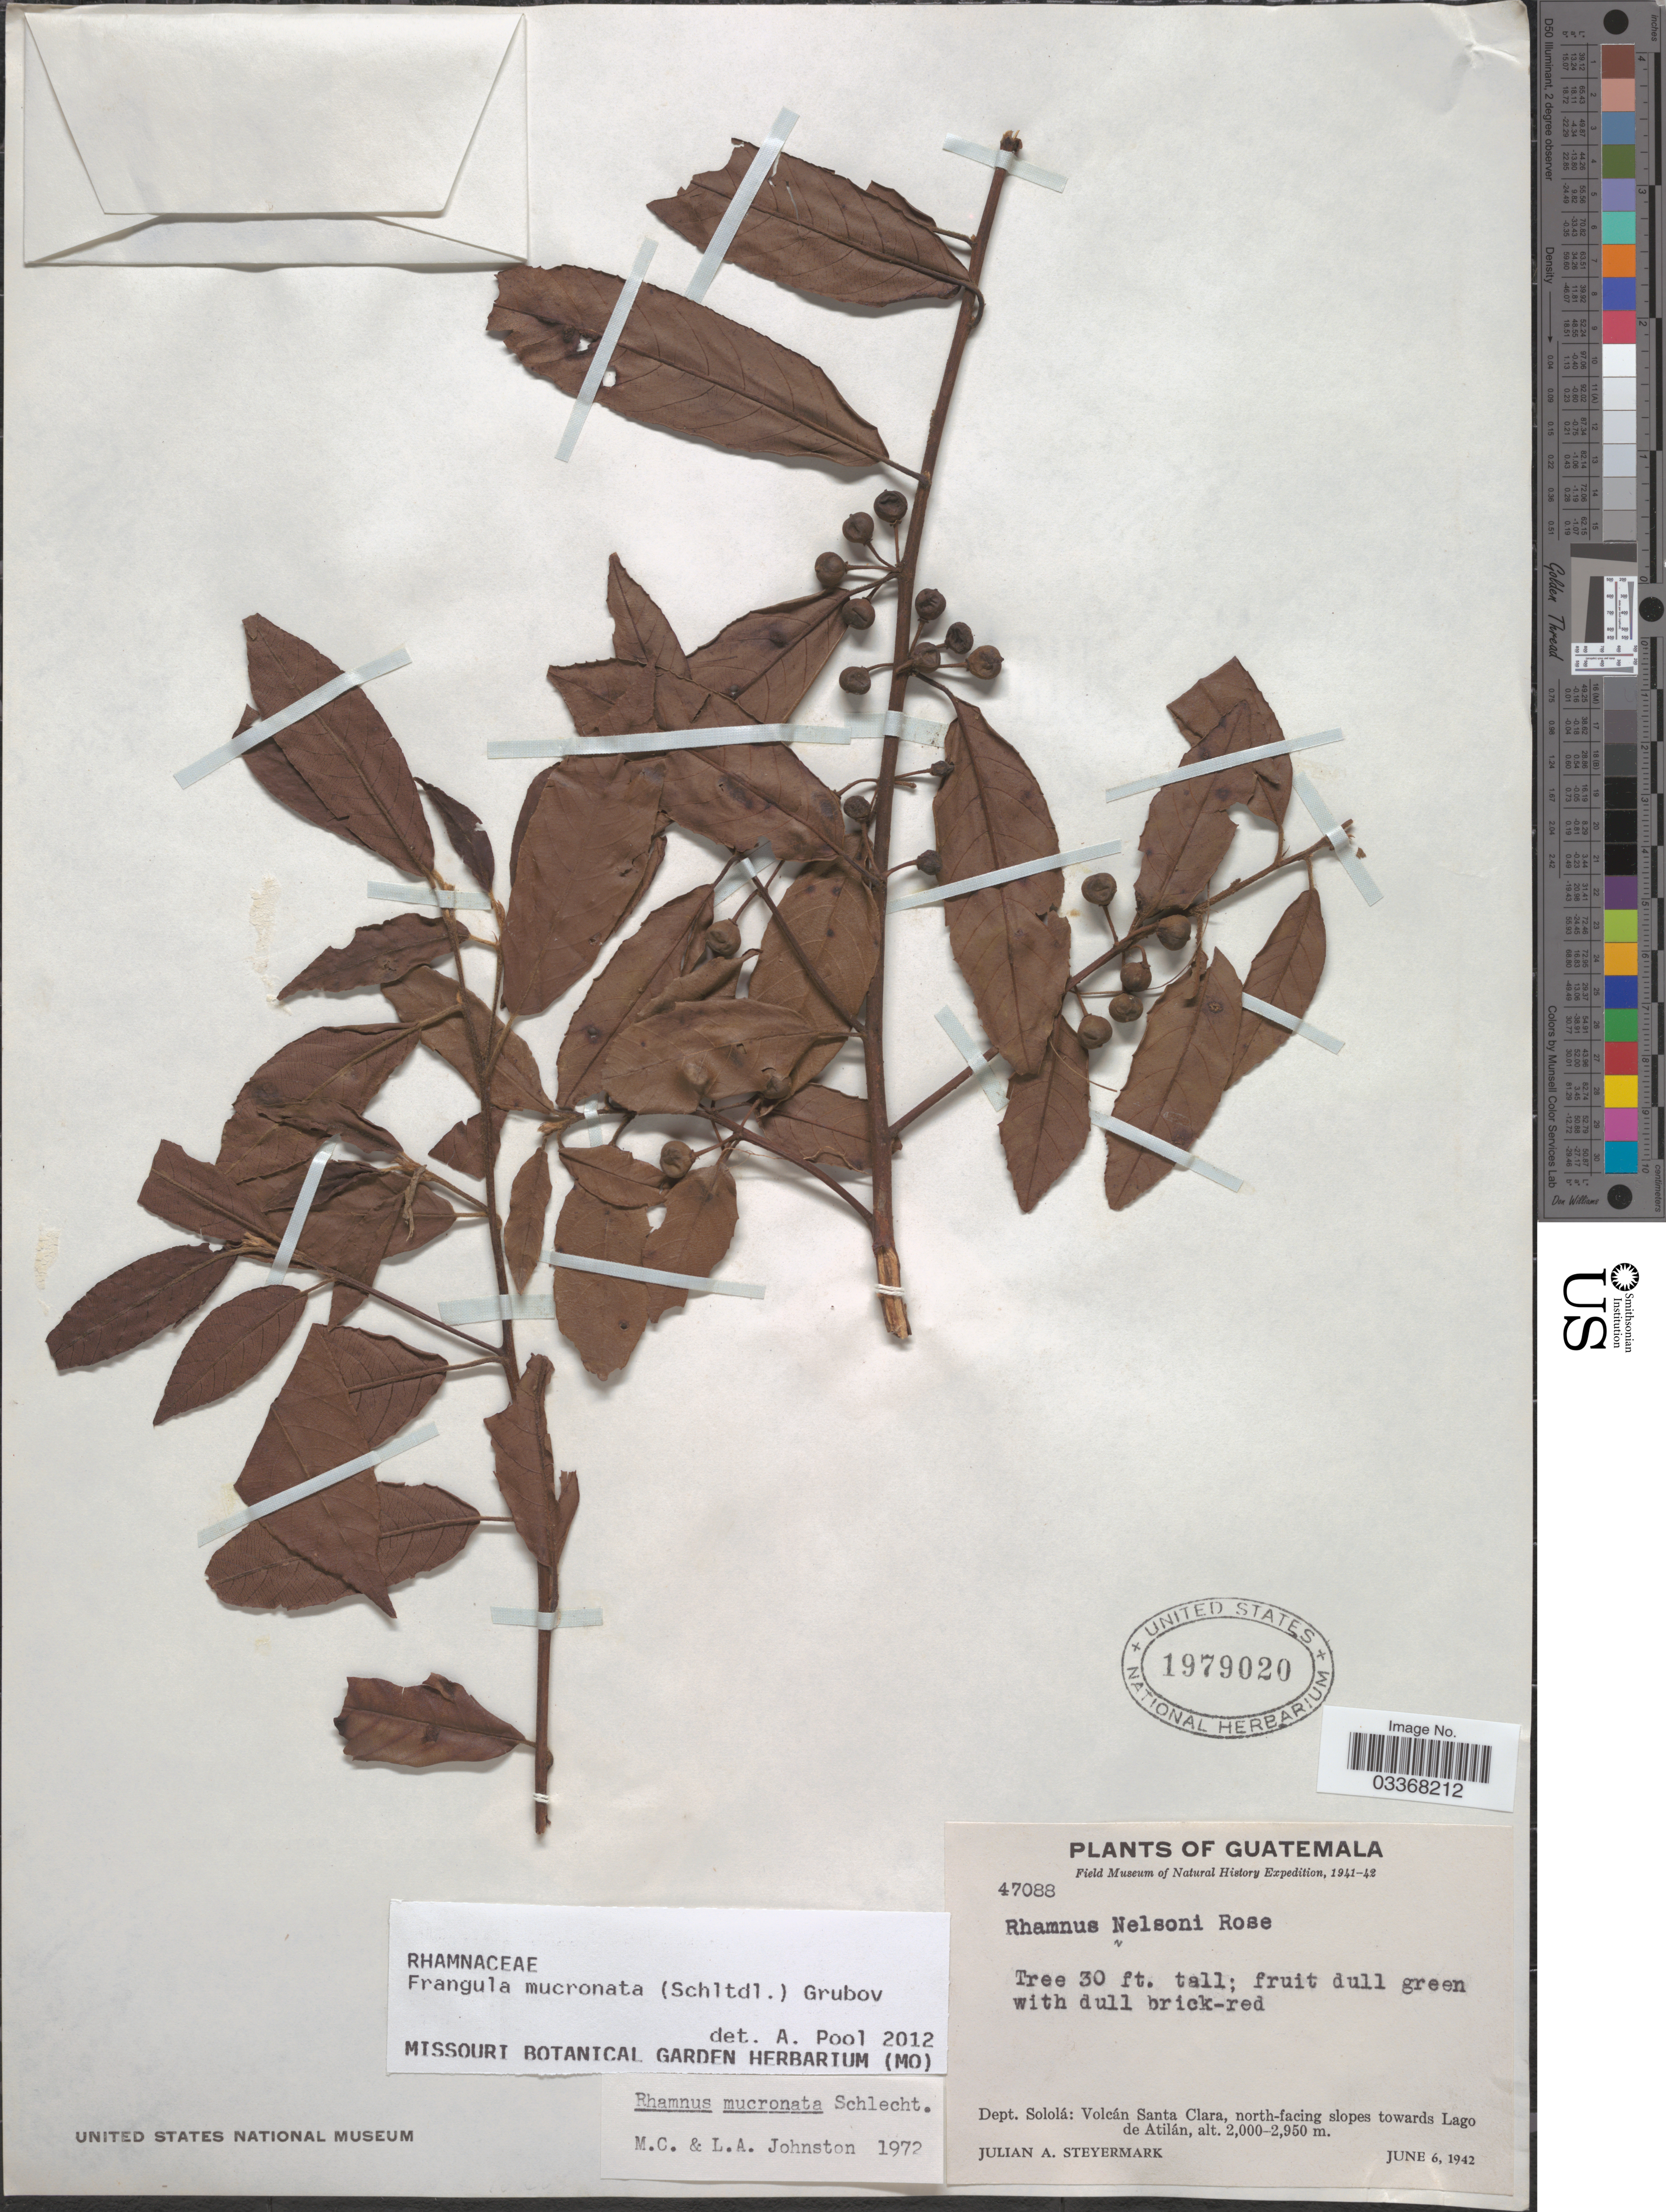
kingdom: Plantae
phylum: Tracheophyta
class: Magnoliopsida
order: Rosales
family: Rhamnaceae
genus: Frangula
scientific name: Frangula mucronata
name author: (Schltdl.) Grubov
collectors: J. Steyermark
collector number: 47088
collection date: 1942-06-06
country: Guatemala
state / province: Sololá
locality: Dept. Sololá: Volcán Santa Clara, north-facing slopes towards Lago de Atilán.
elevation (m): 2000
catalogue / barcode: US 1979020